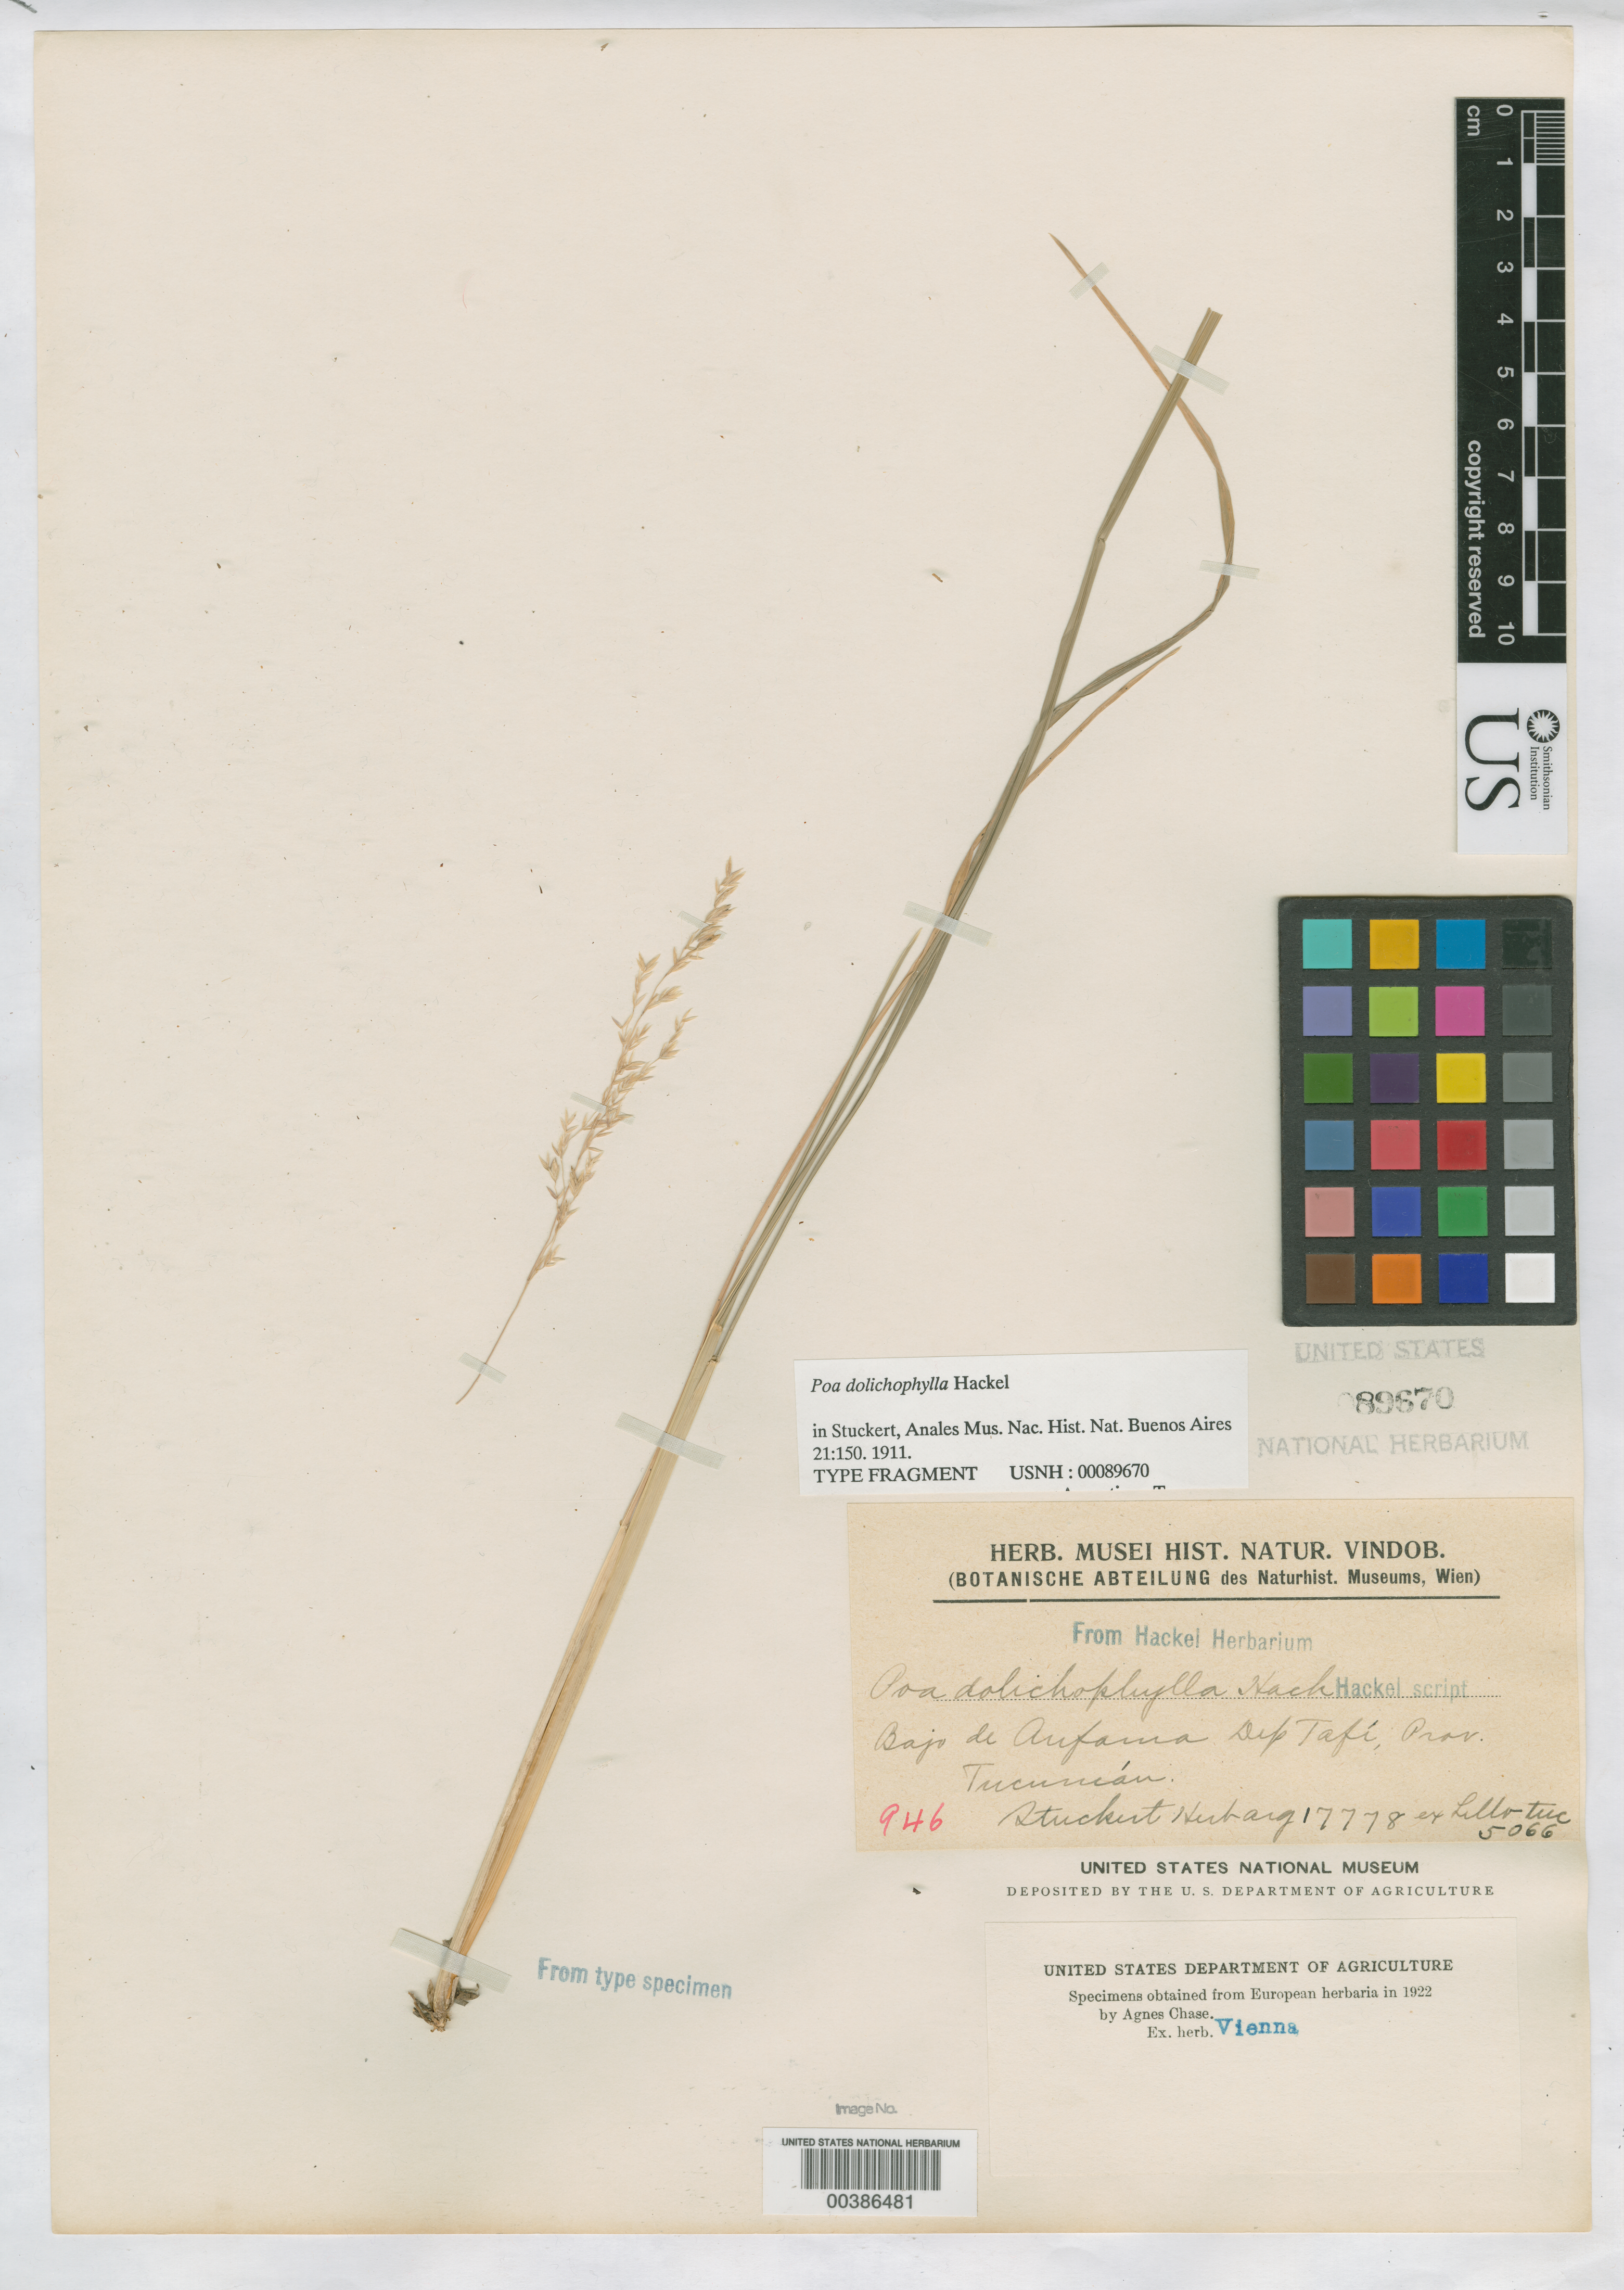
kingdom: Plantae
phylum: Tracheophyta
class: Liliopsida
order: Poales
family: Poaceae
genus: Poa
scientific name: Poa dolichophylla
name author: Hack. in Stuck.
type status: Type Fragment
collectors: M. Lillo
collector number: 5066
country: Argentina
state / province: Tucumán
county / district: Tafí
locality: Bajo de Anfama.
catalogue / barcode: US 89670